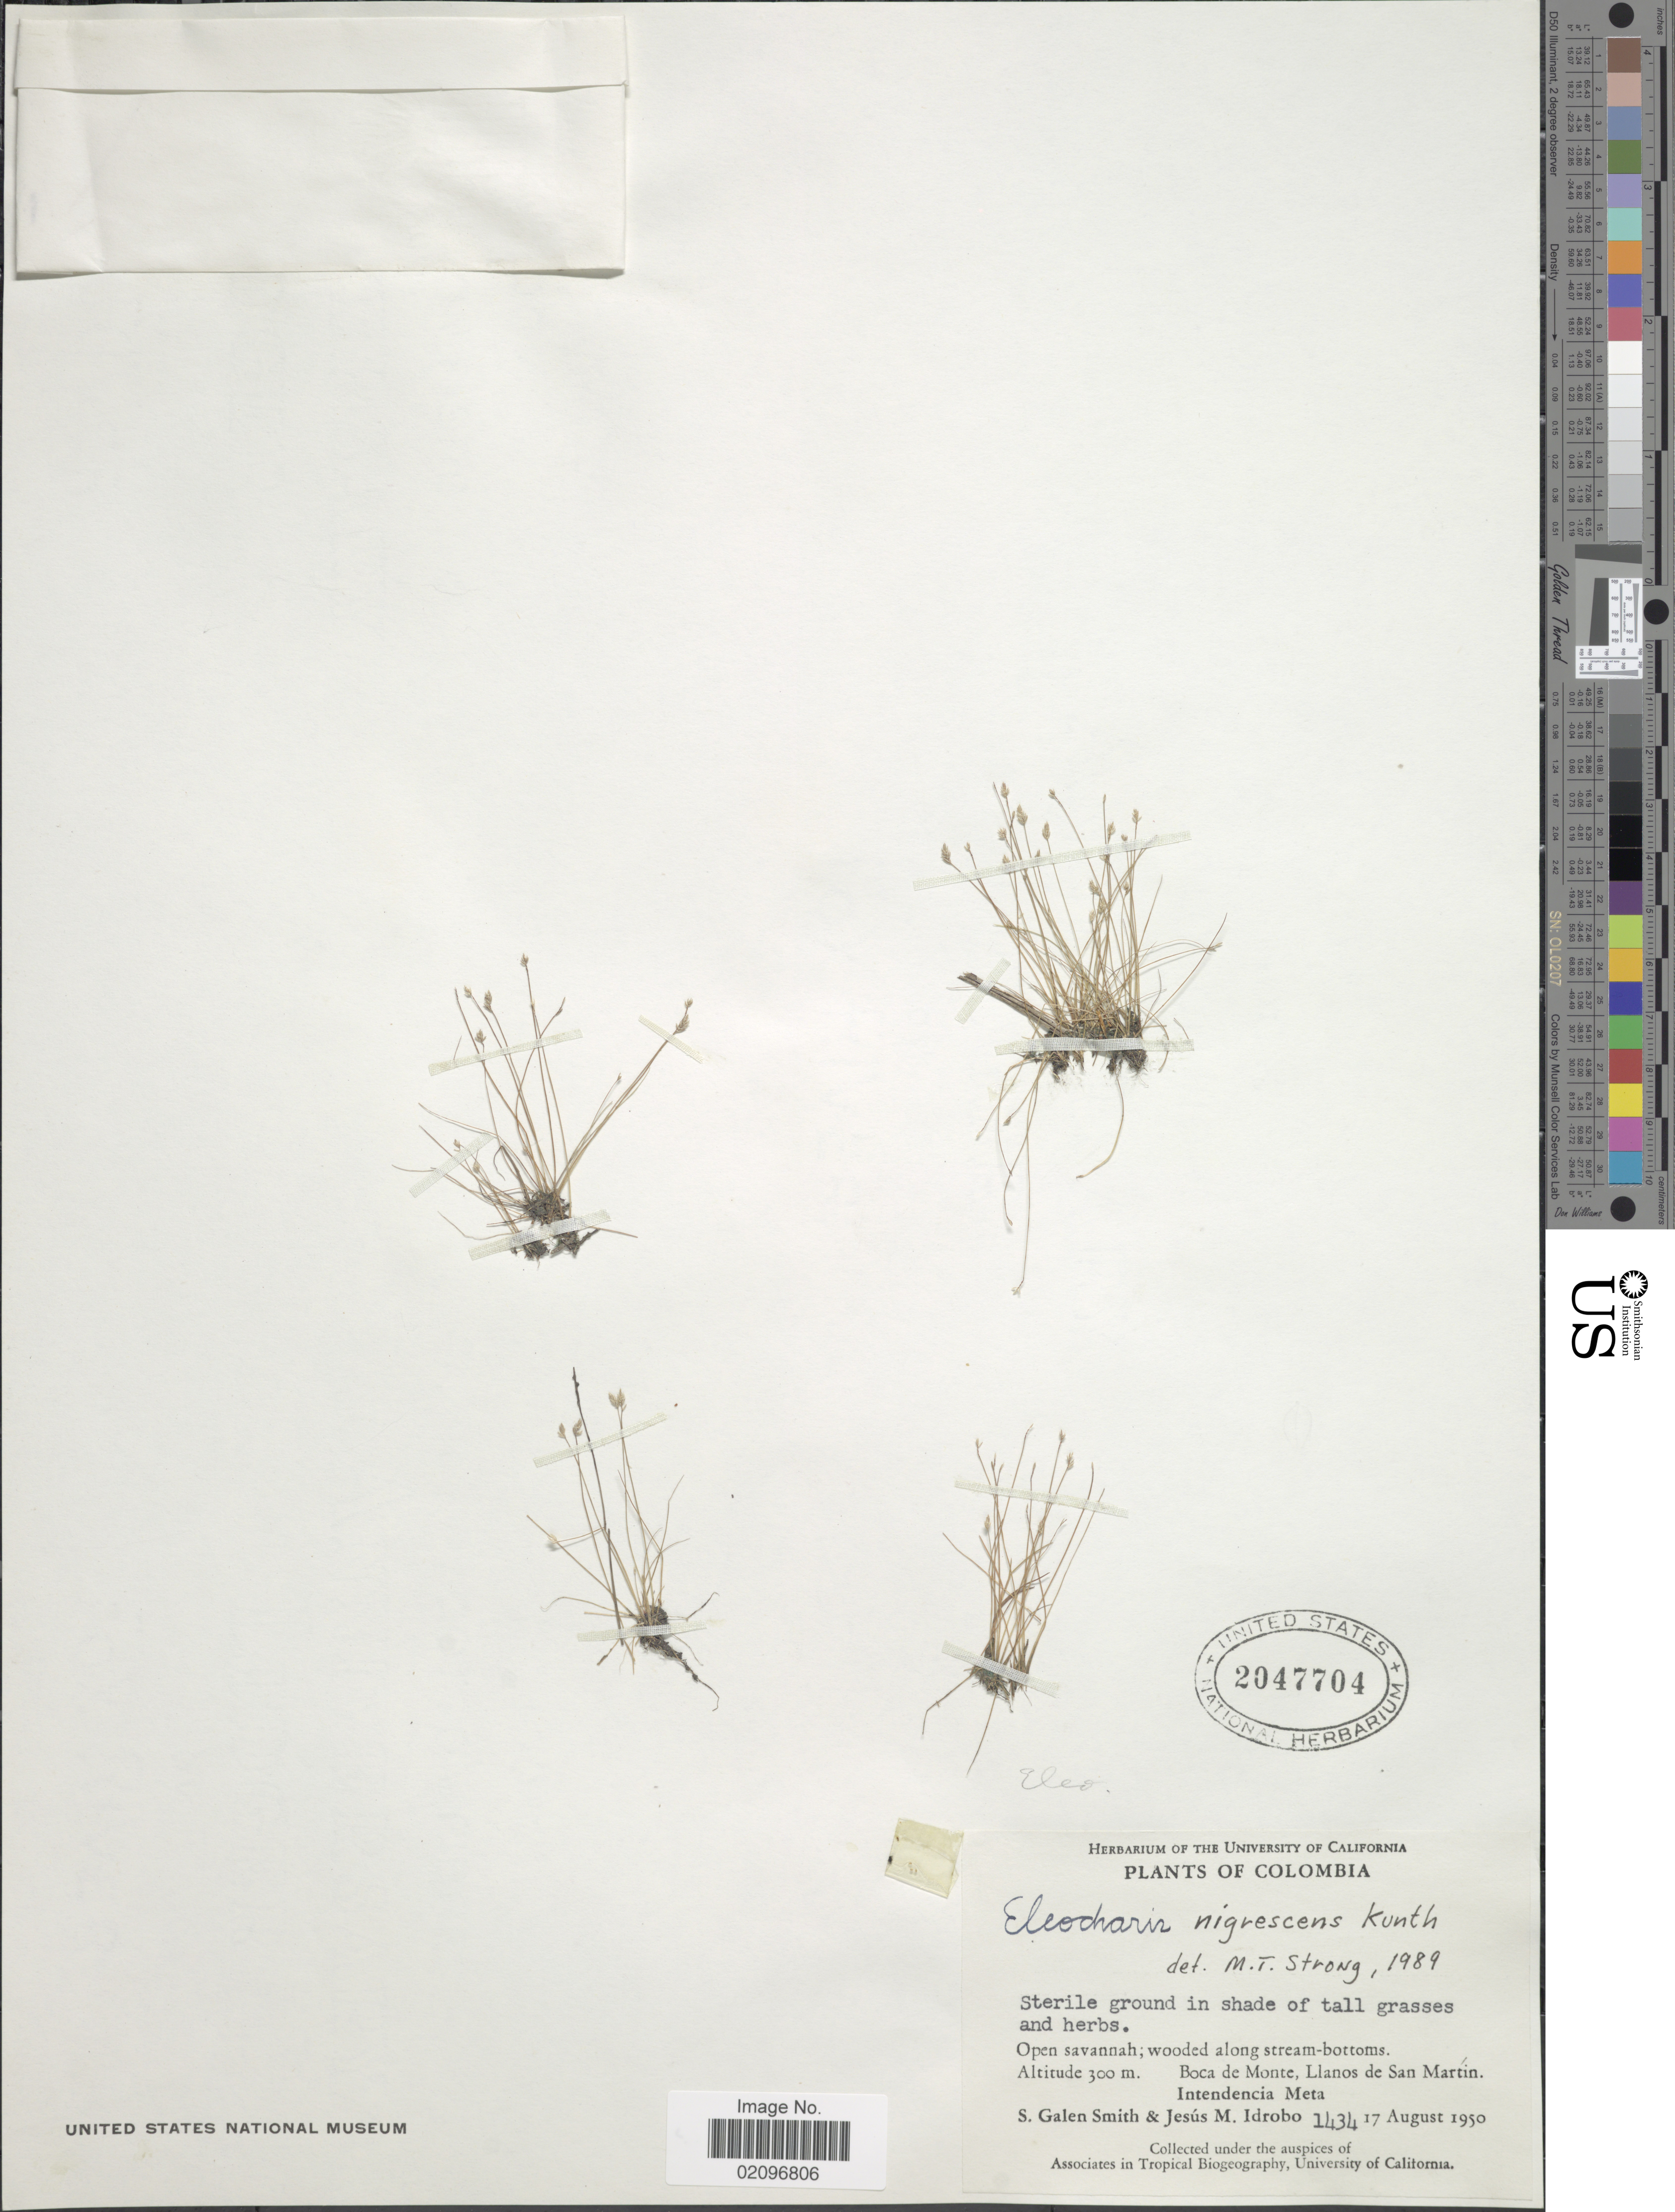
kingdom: Plantae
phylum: Tracheophyta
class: Liliopsida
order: Poales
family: Cyperaceae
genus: Eleocharis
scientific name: Eleocharis nigrescens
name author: (Nees) Kunth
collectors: S. G. Smith & J. M. Idrobo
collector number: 1434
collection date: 1950-08-17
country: Colombia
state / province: Meta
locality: Open savannah; wooded along stream-bottoms. Boca de Monte, Llanos de San Martin, Intendencia Meta.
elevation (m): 300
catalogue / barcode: US 2047704